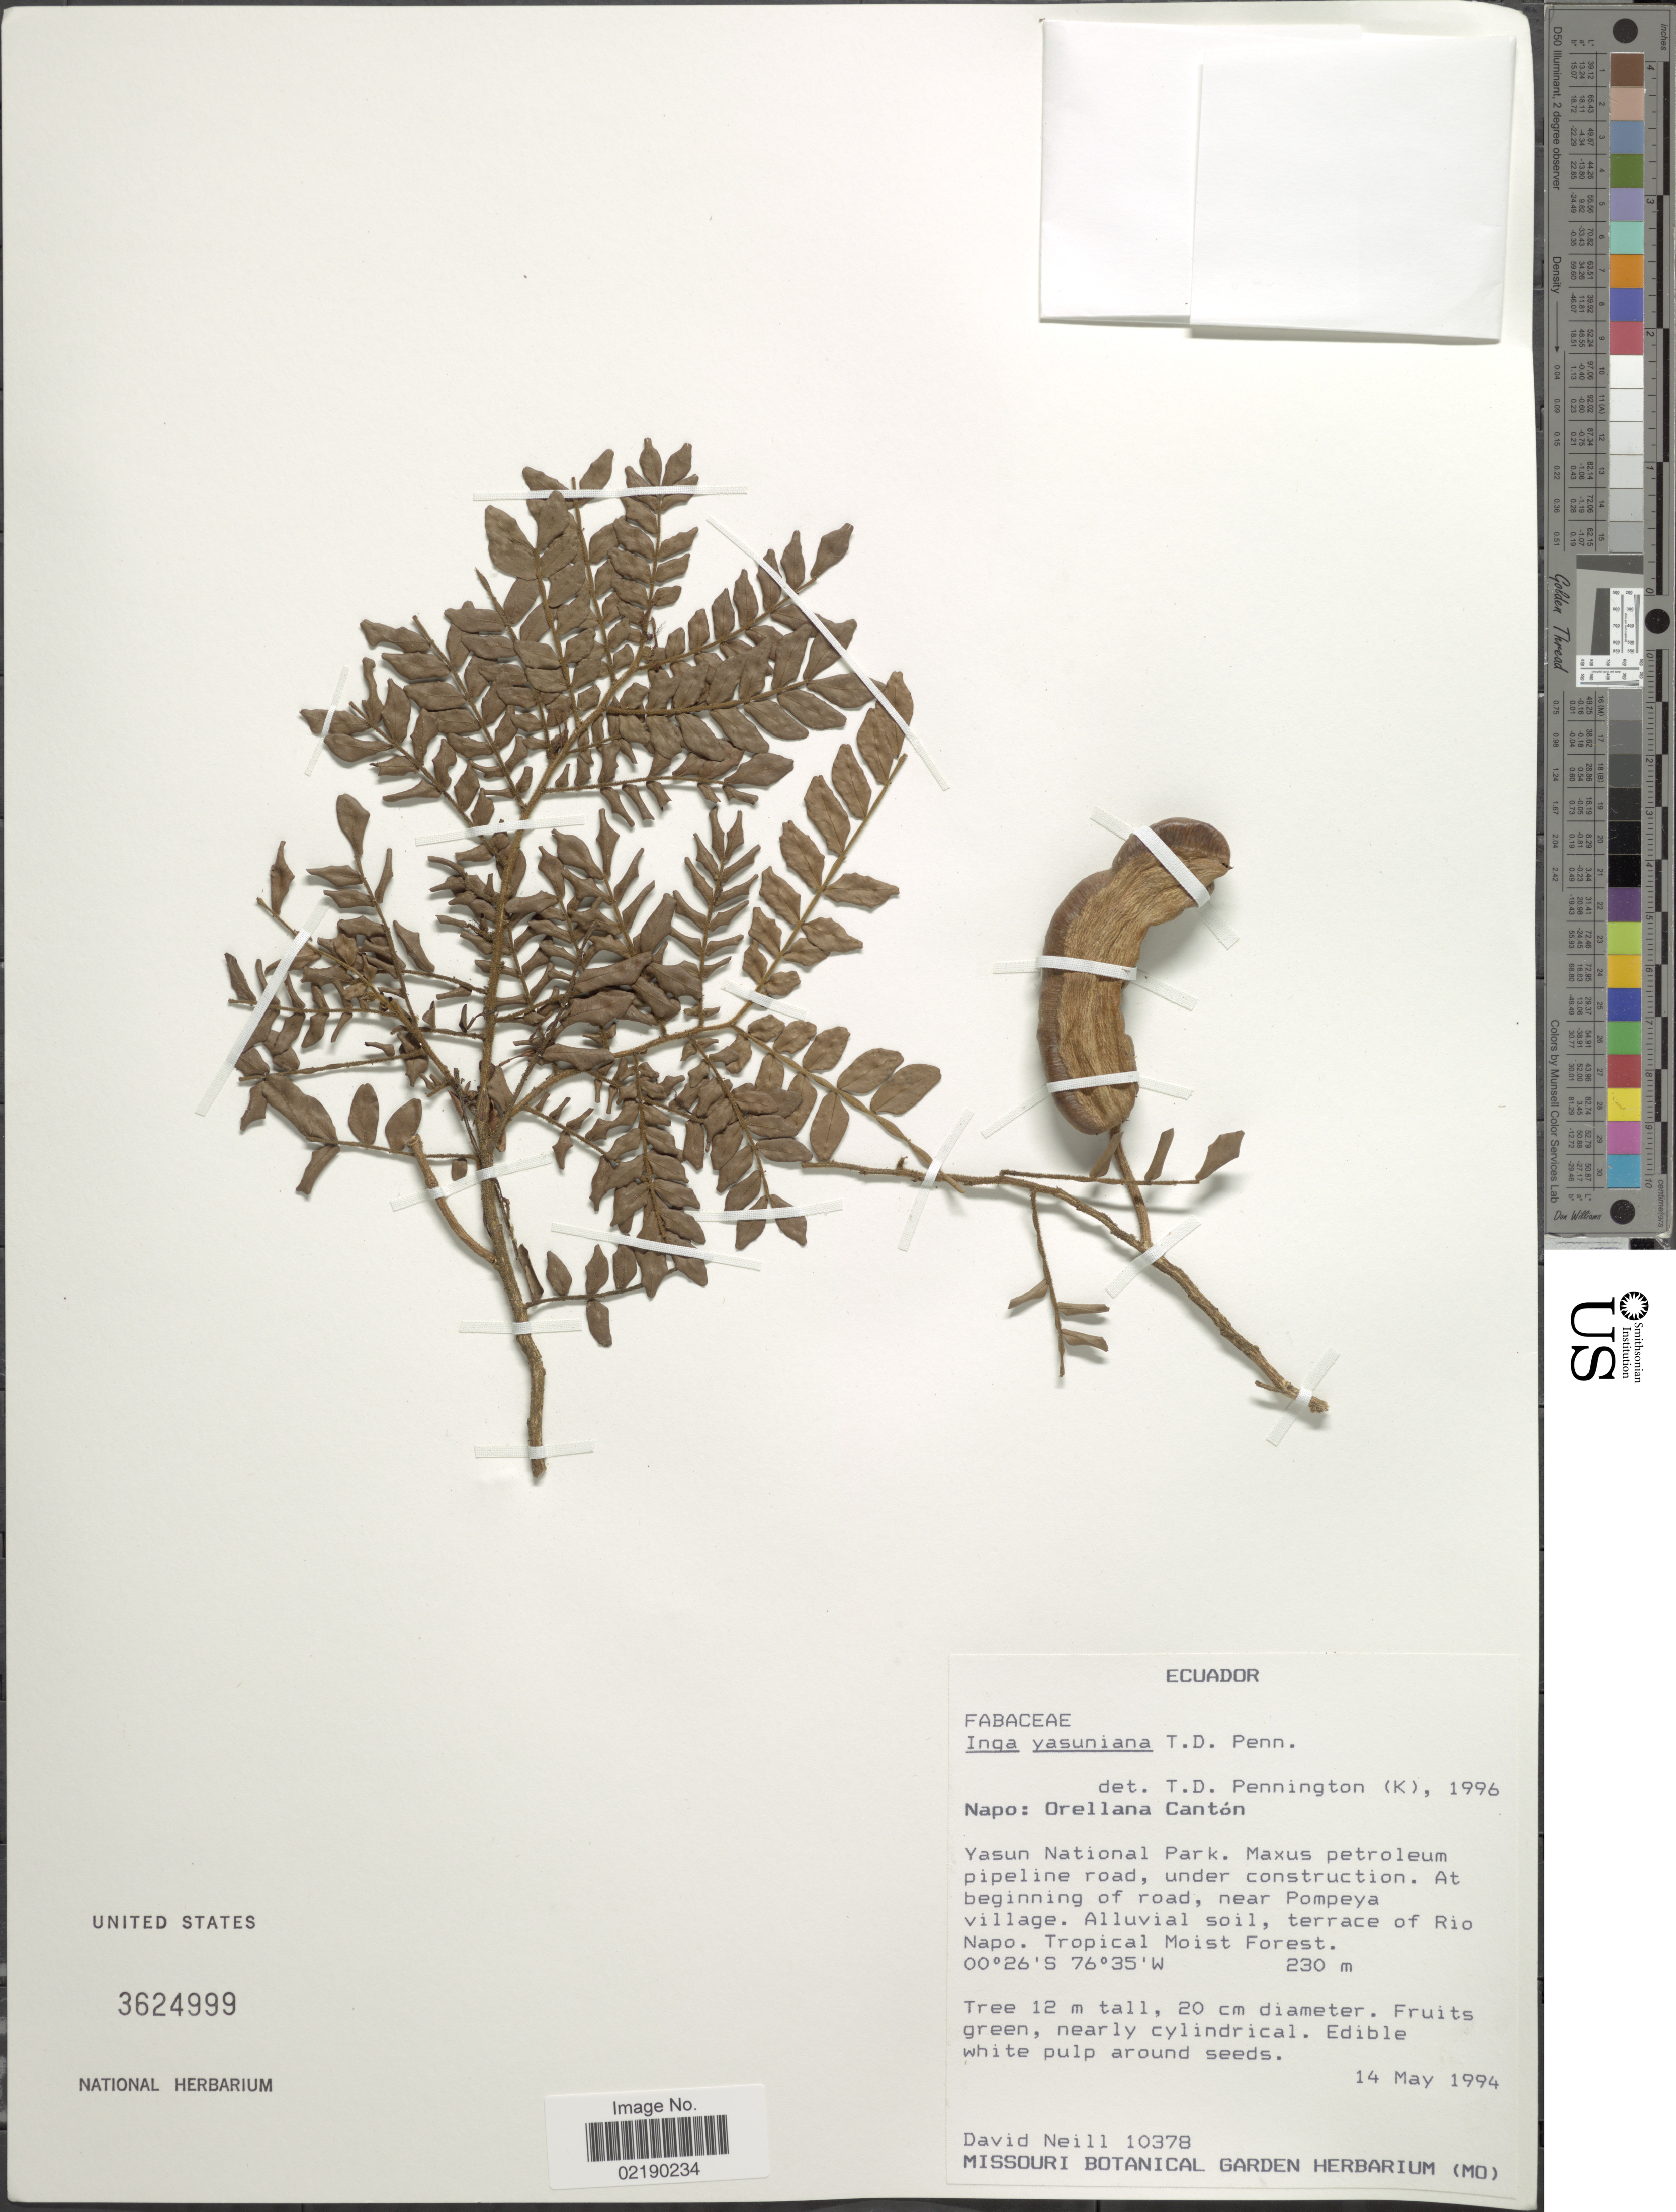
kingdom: Plantae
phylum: Tracheophyta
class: Magnoliopsida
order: Fabales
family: Fabaceae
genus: Inga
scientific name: Inga velutina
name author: Willd.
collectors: D. Neill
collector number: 10378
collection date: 1994-05-14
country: Ecuador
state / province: Napo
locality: Orellanca Canton. Yasun National Park. Maxus petroleum pipeline road, under construction. At beginning of road, near Pompeya village.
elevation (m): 230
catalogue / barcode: US 3624999